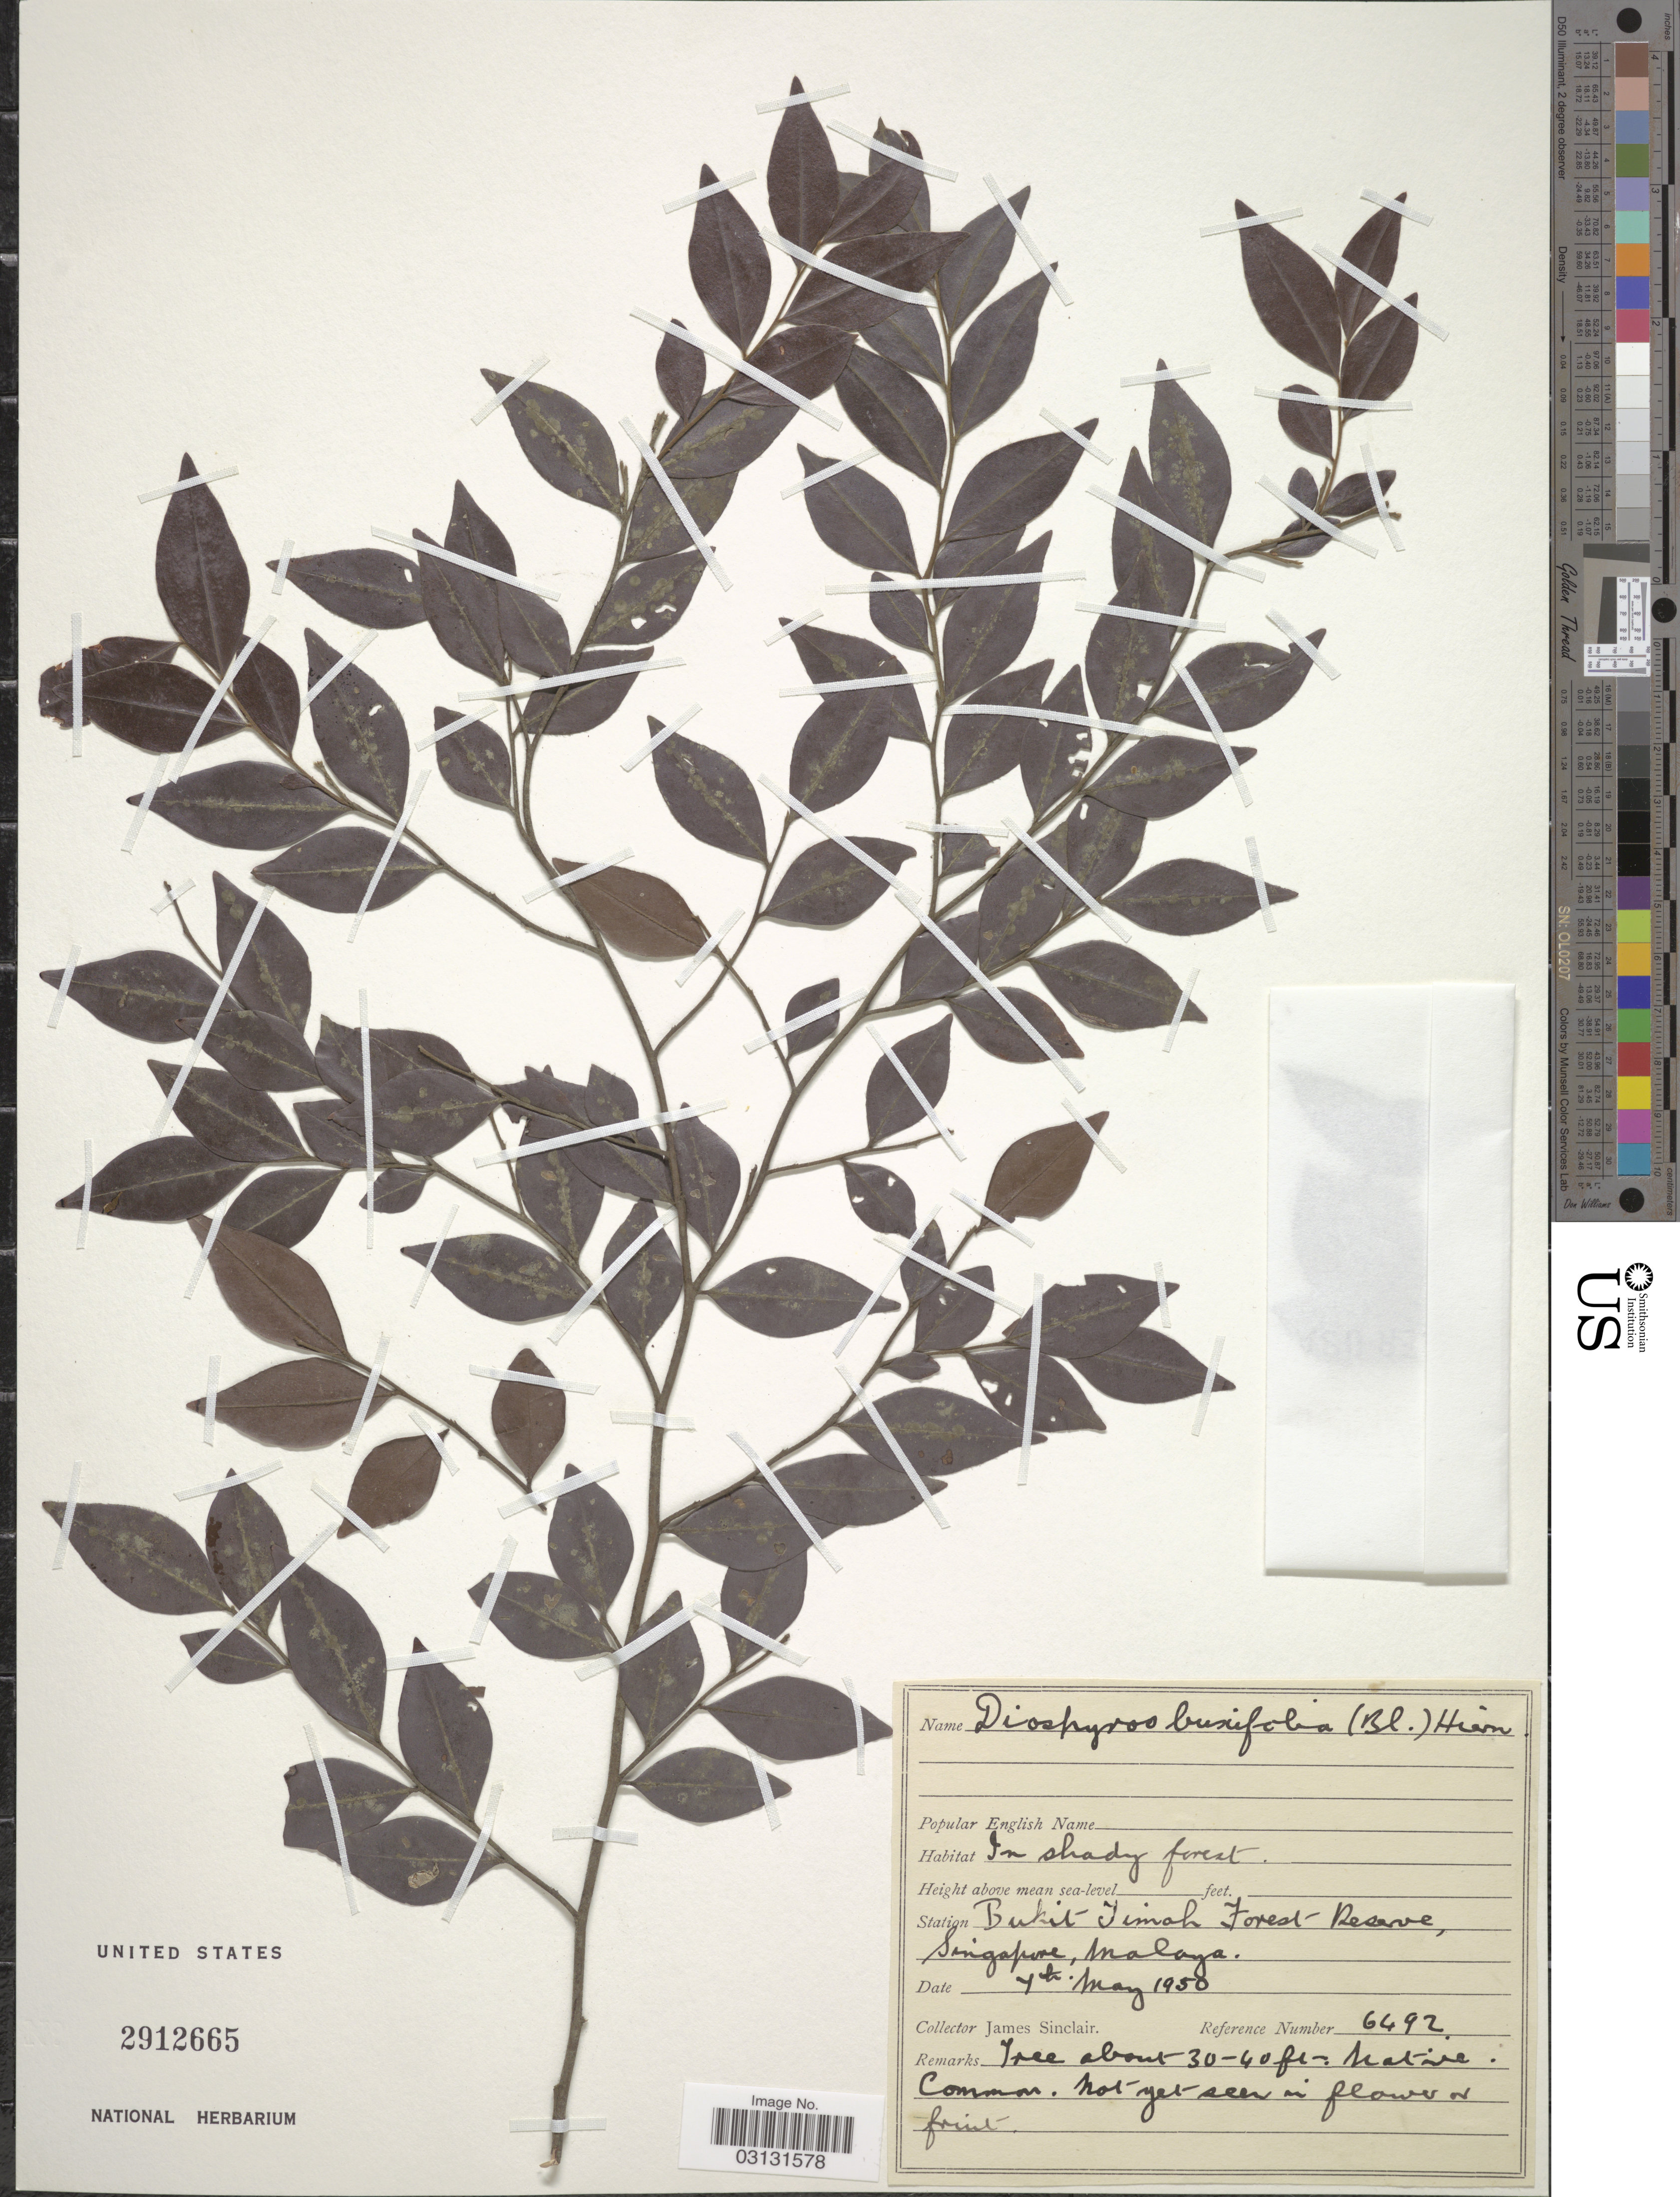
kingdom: Plantae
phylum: Tracheophyta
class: Magnoliopsida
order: Ericales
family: Ebenaceae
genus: Diospyros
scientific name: Diospyros buxifolia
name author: (Blume) Hiern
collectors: J. Sinclair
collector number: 6492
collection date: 1950-05-07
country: Singapore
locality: Station Bukit Timah Forest Reserve, Malaya.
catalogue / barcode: US 2912665